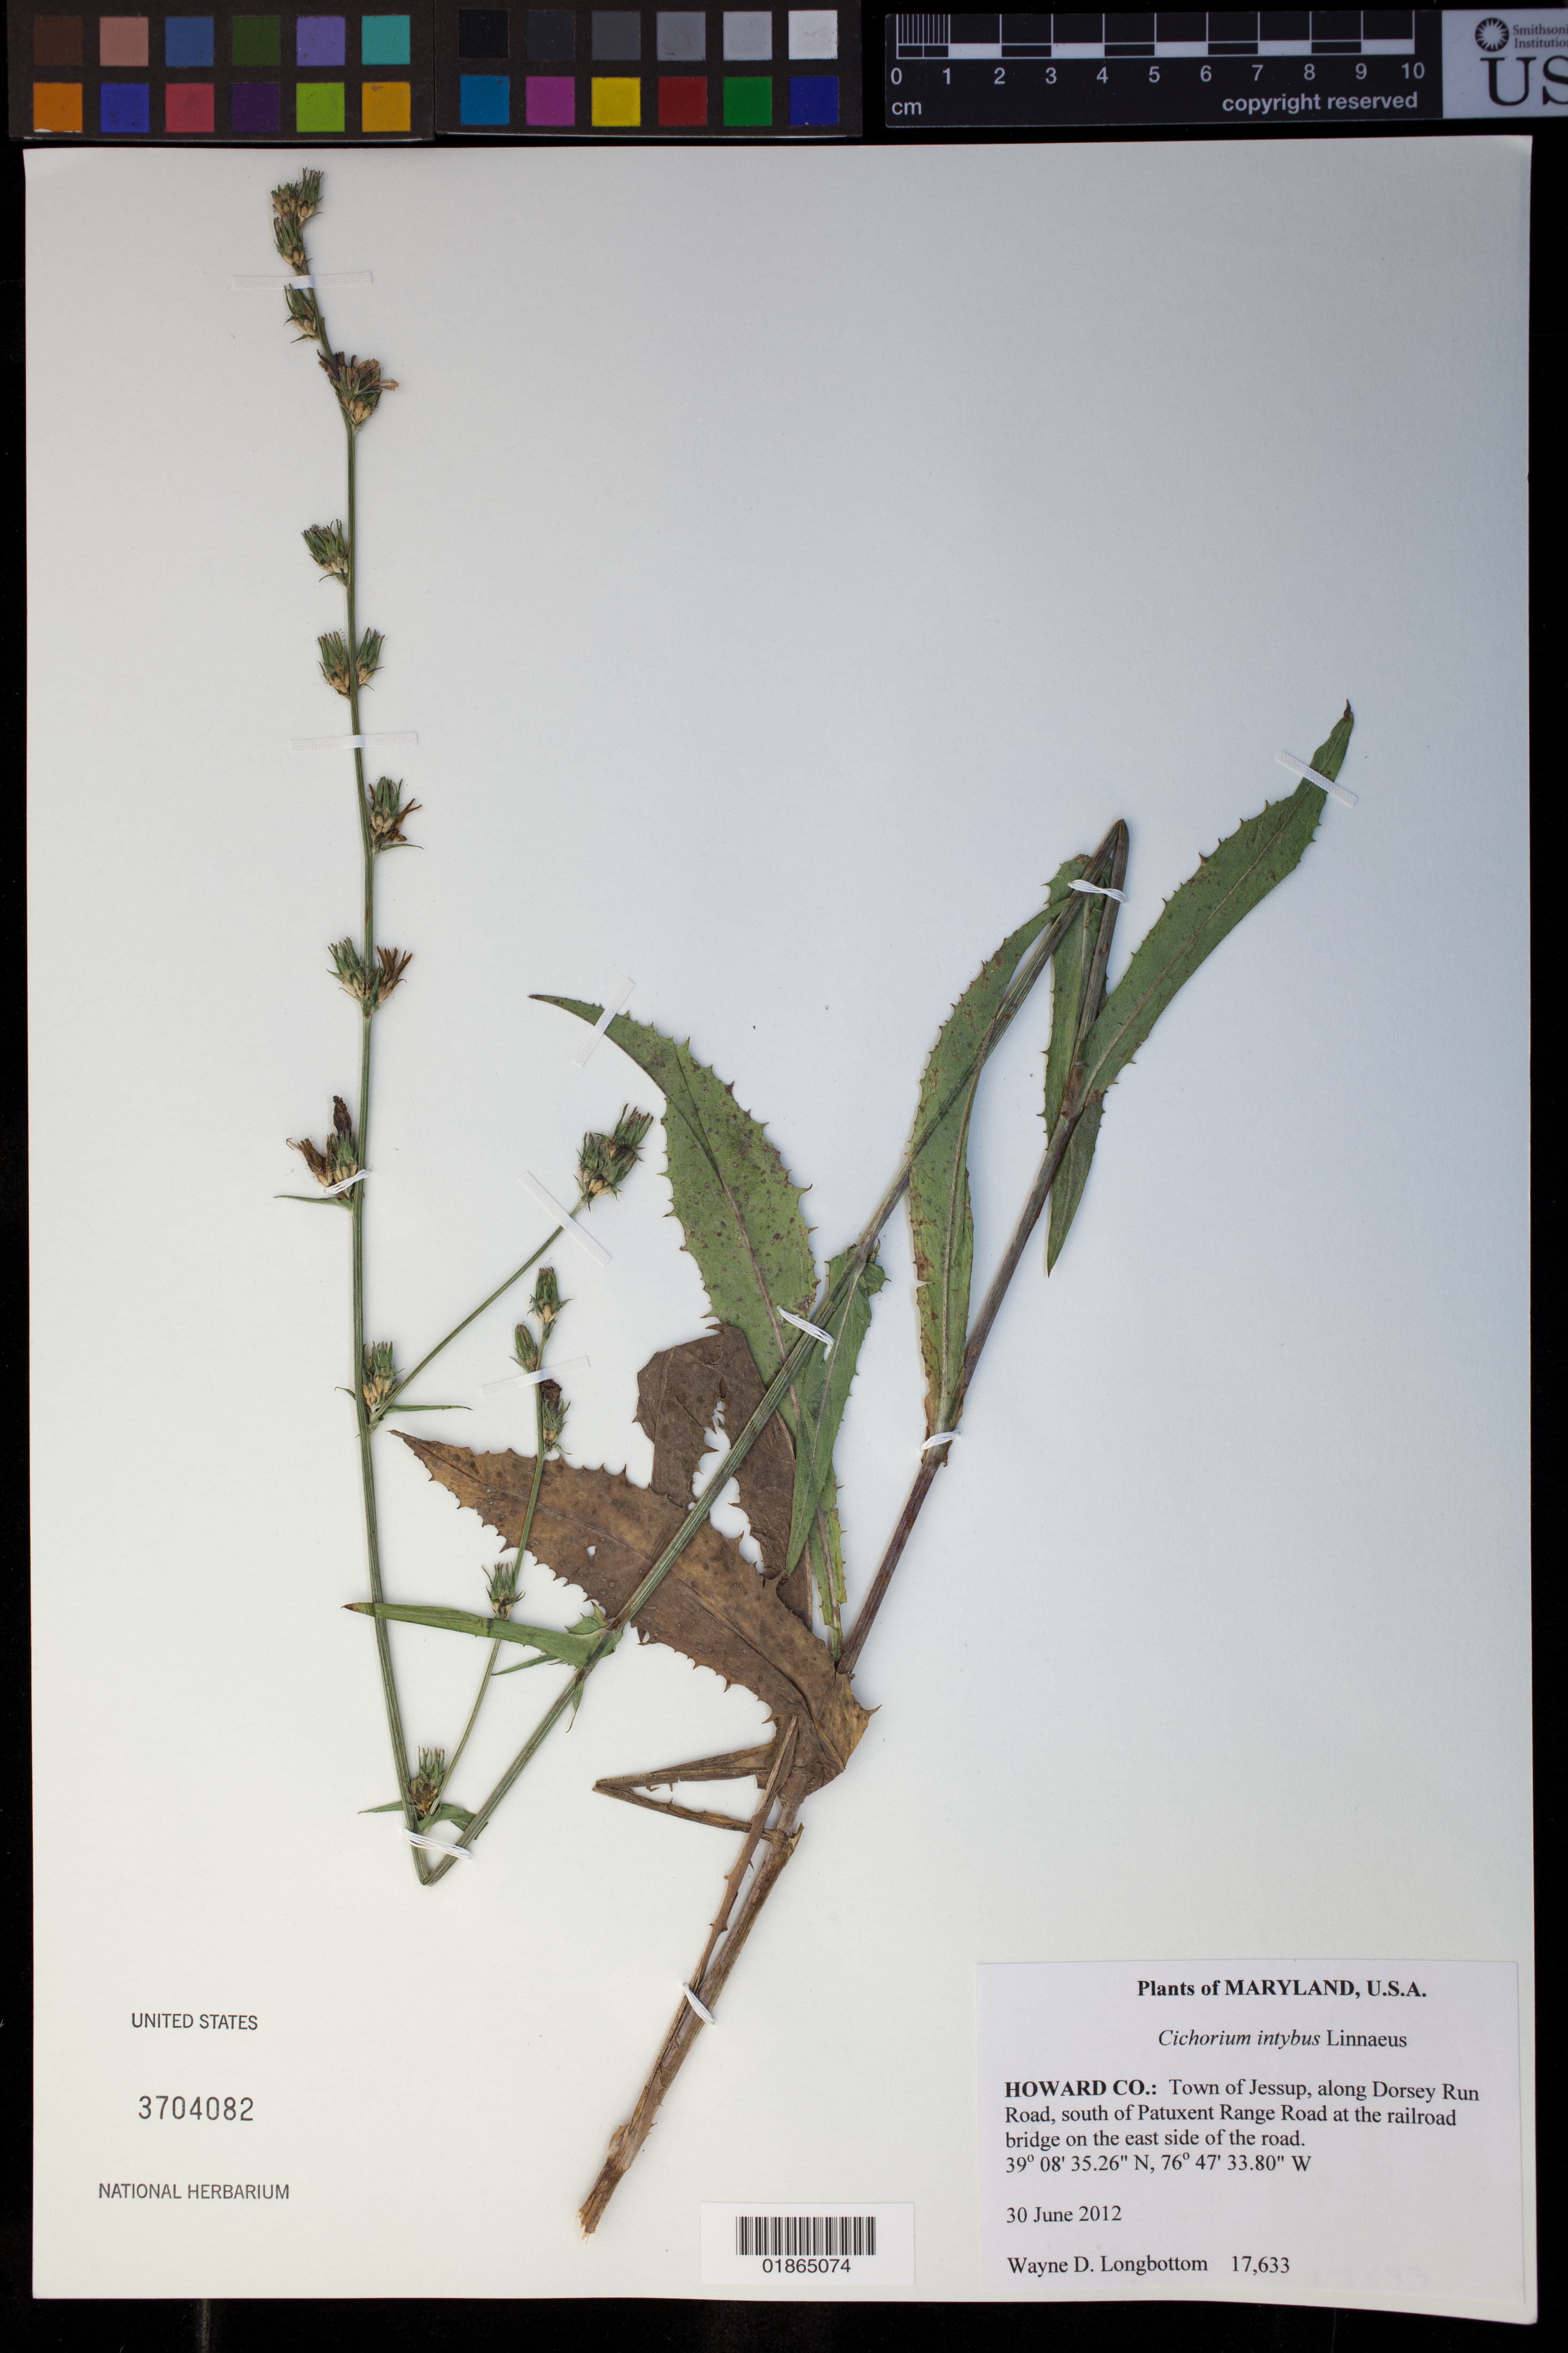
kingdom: Plantae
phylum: Tracheophyta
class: Magnoliopsida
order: Asterales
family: Asteraceae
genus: Cichorium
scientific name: Cichorium intybus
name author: L.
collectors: W. D. Longbottom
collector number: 17633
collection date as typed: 30 June 2012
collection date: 2012-06-30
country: United States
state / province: Maryland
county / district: Howard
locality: Town of Jessup, along Dorsey Run Road, south of Patuxent Range Road at the railroad bridge on the east side of the road.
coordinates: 39 08 35.26 N, 76 47 33.80 W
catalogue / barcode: US 3704082